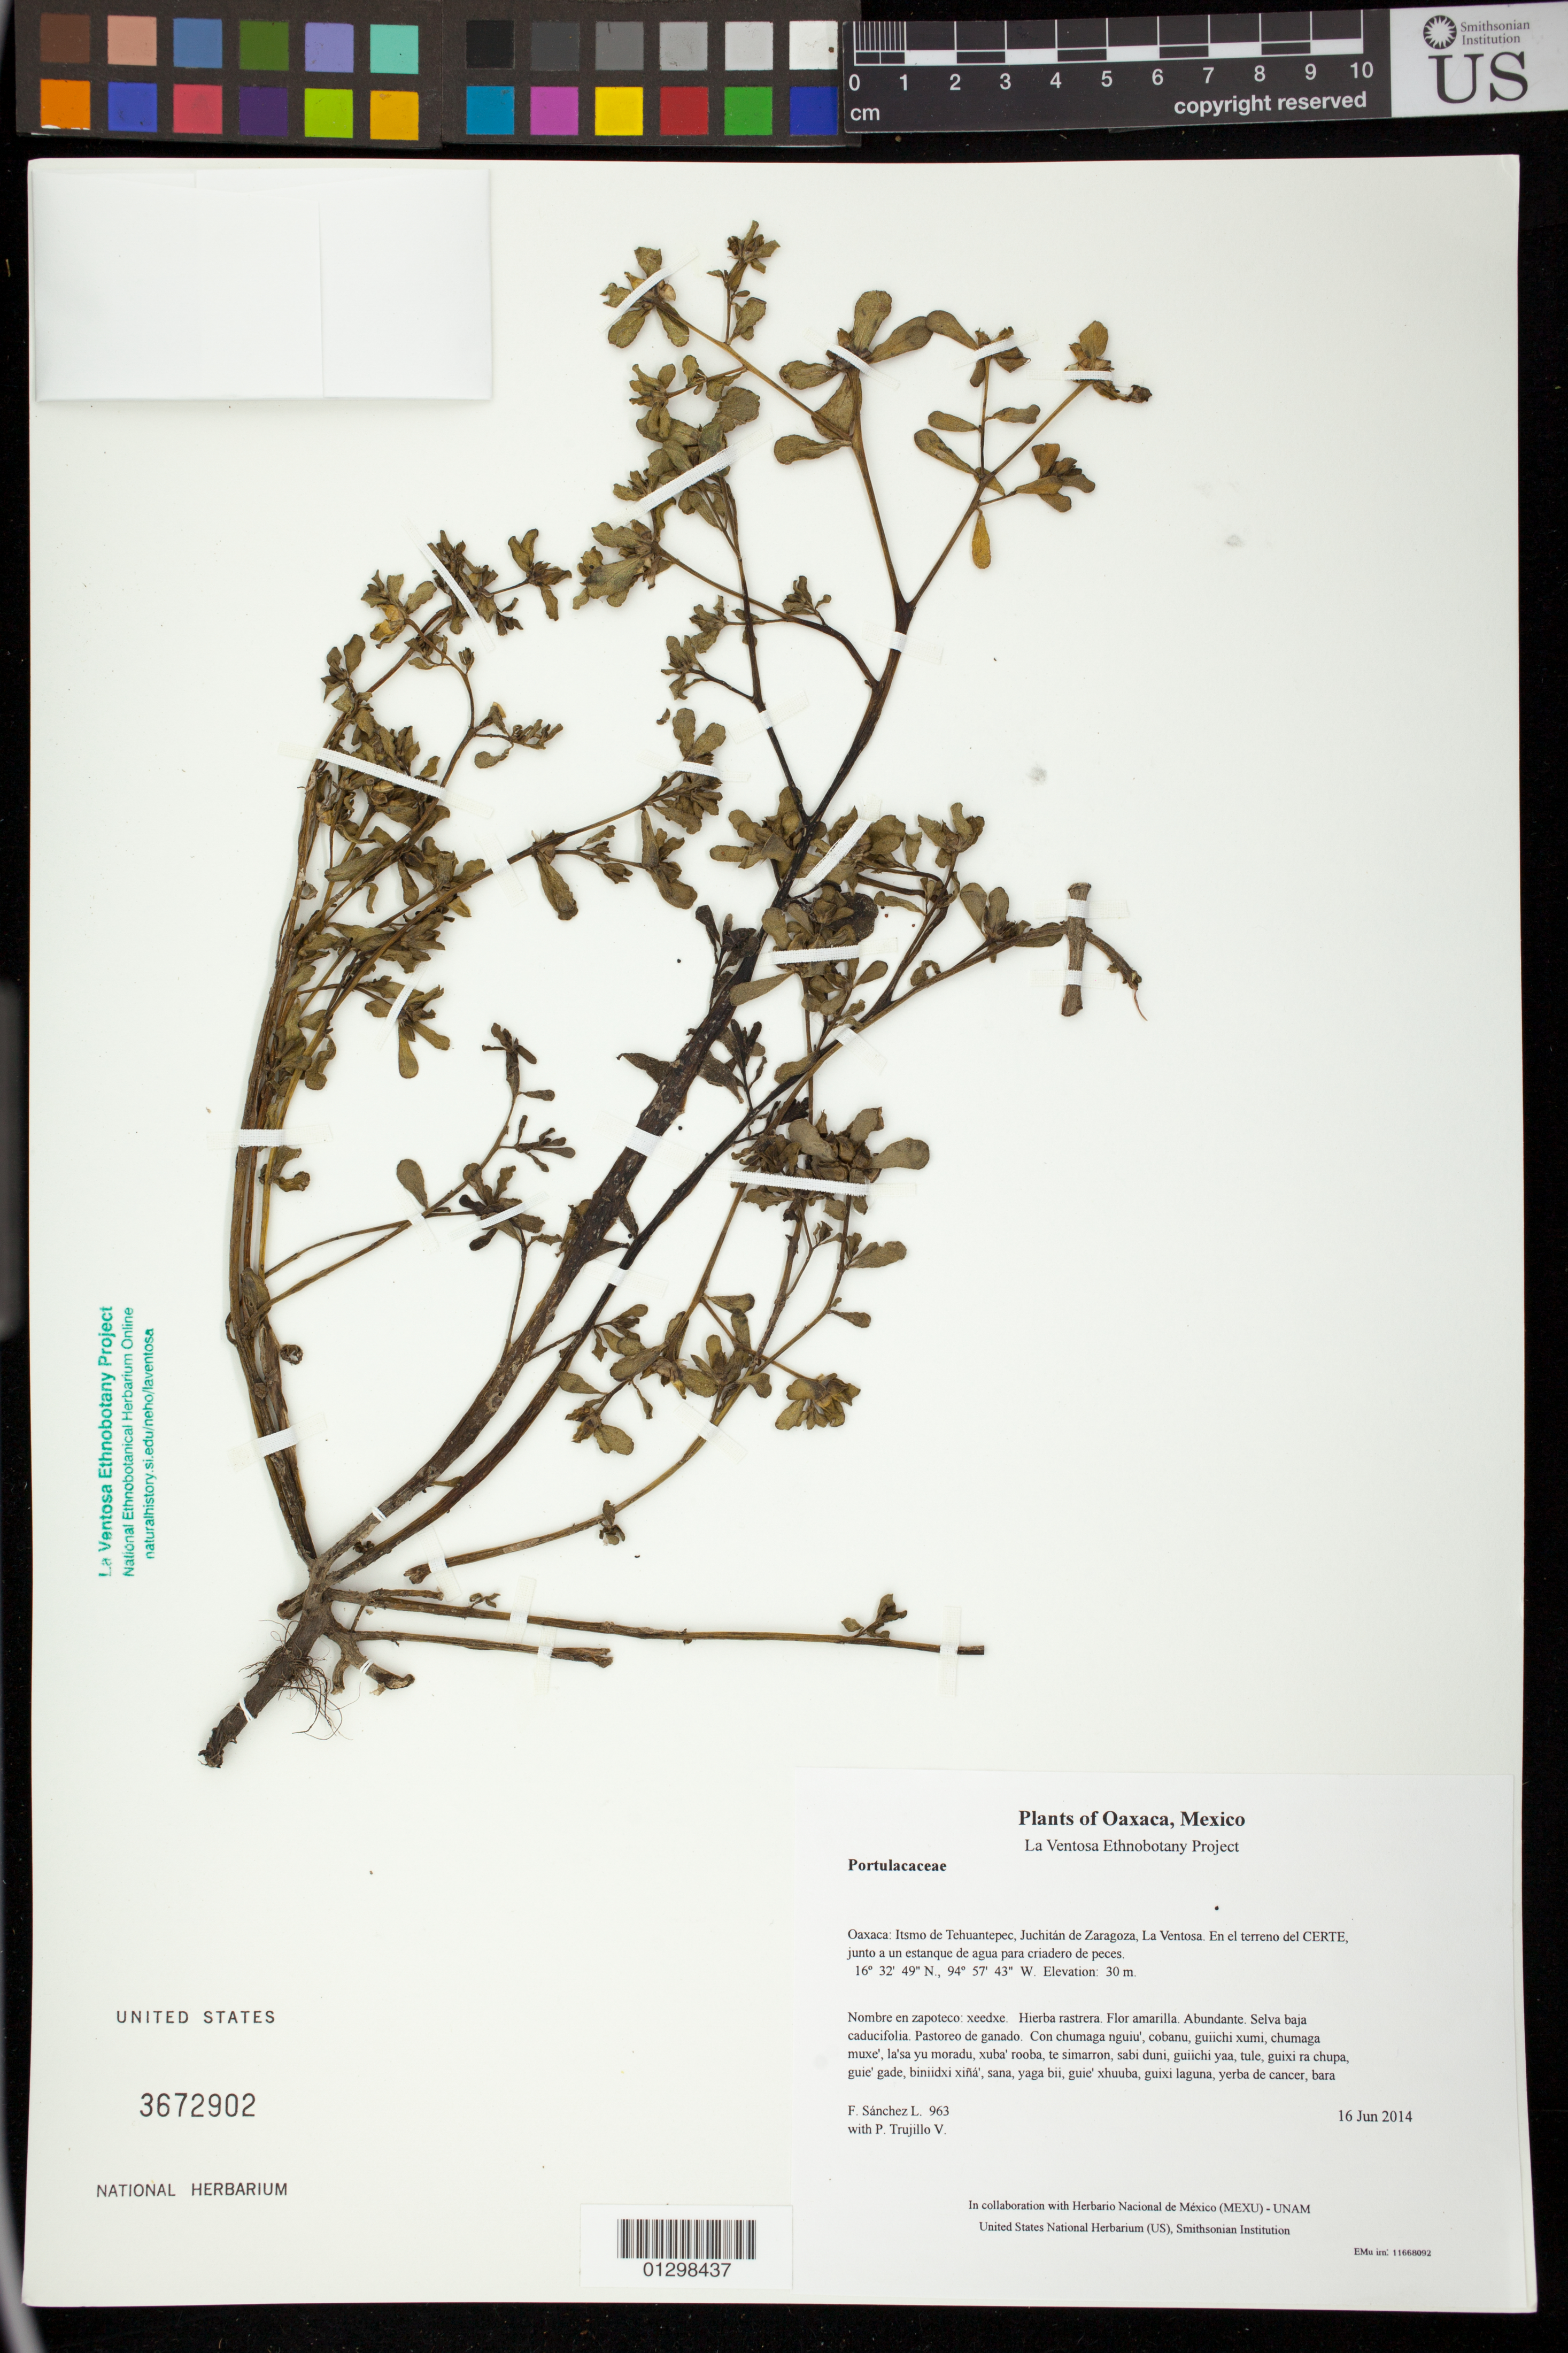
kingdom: Plantae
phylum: Tracheophyta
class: Magnoliopsida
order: Caryophyllales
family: Portulacaceae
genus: Portulaca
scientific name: Portulaca oleracea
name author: L.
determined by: Velasco G., Kenia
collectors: F. Sánchez L. & P. Trujillo V.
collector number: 963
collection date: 2014-06-16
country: Mexico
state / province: Oaxaca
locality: Itsmo de Tehuantepec, Juchitán de Zaragoza, La Ventosa. En el terreno del CERTE, junto a un estanque de agua para criadero de peces.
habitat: Selva baja caducifolia. Pastoreo de ganado.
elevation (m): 30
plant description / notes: JEBOT, MEXU, SERO, US; Guixi layu. Guie' naguchi. Stale.; berdolaga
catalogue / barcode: US 3672902